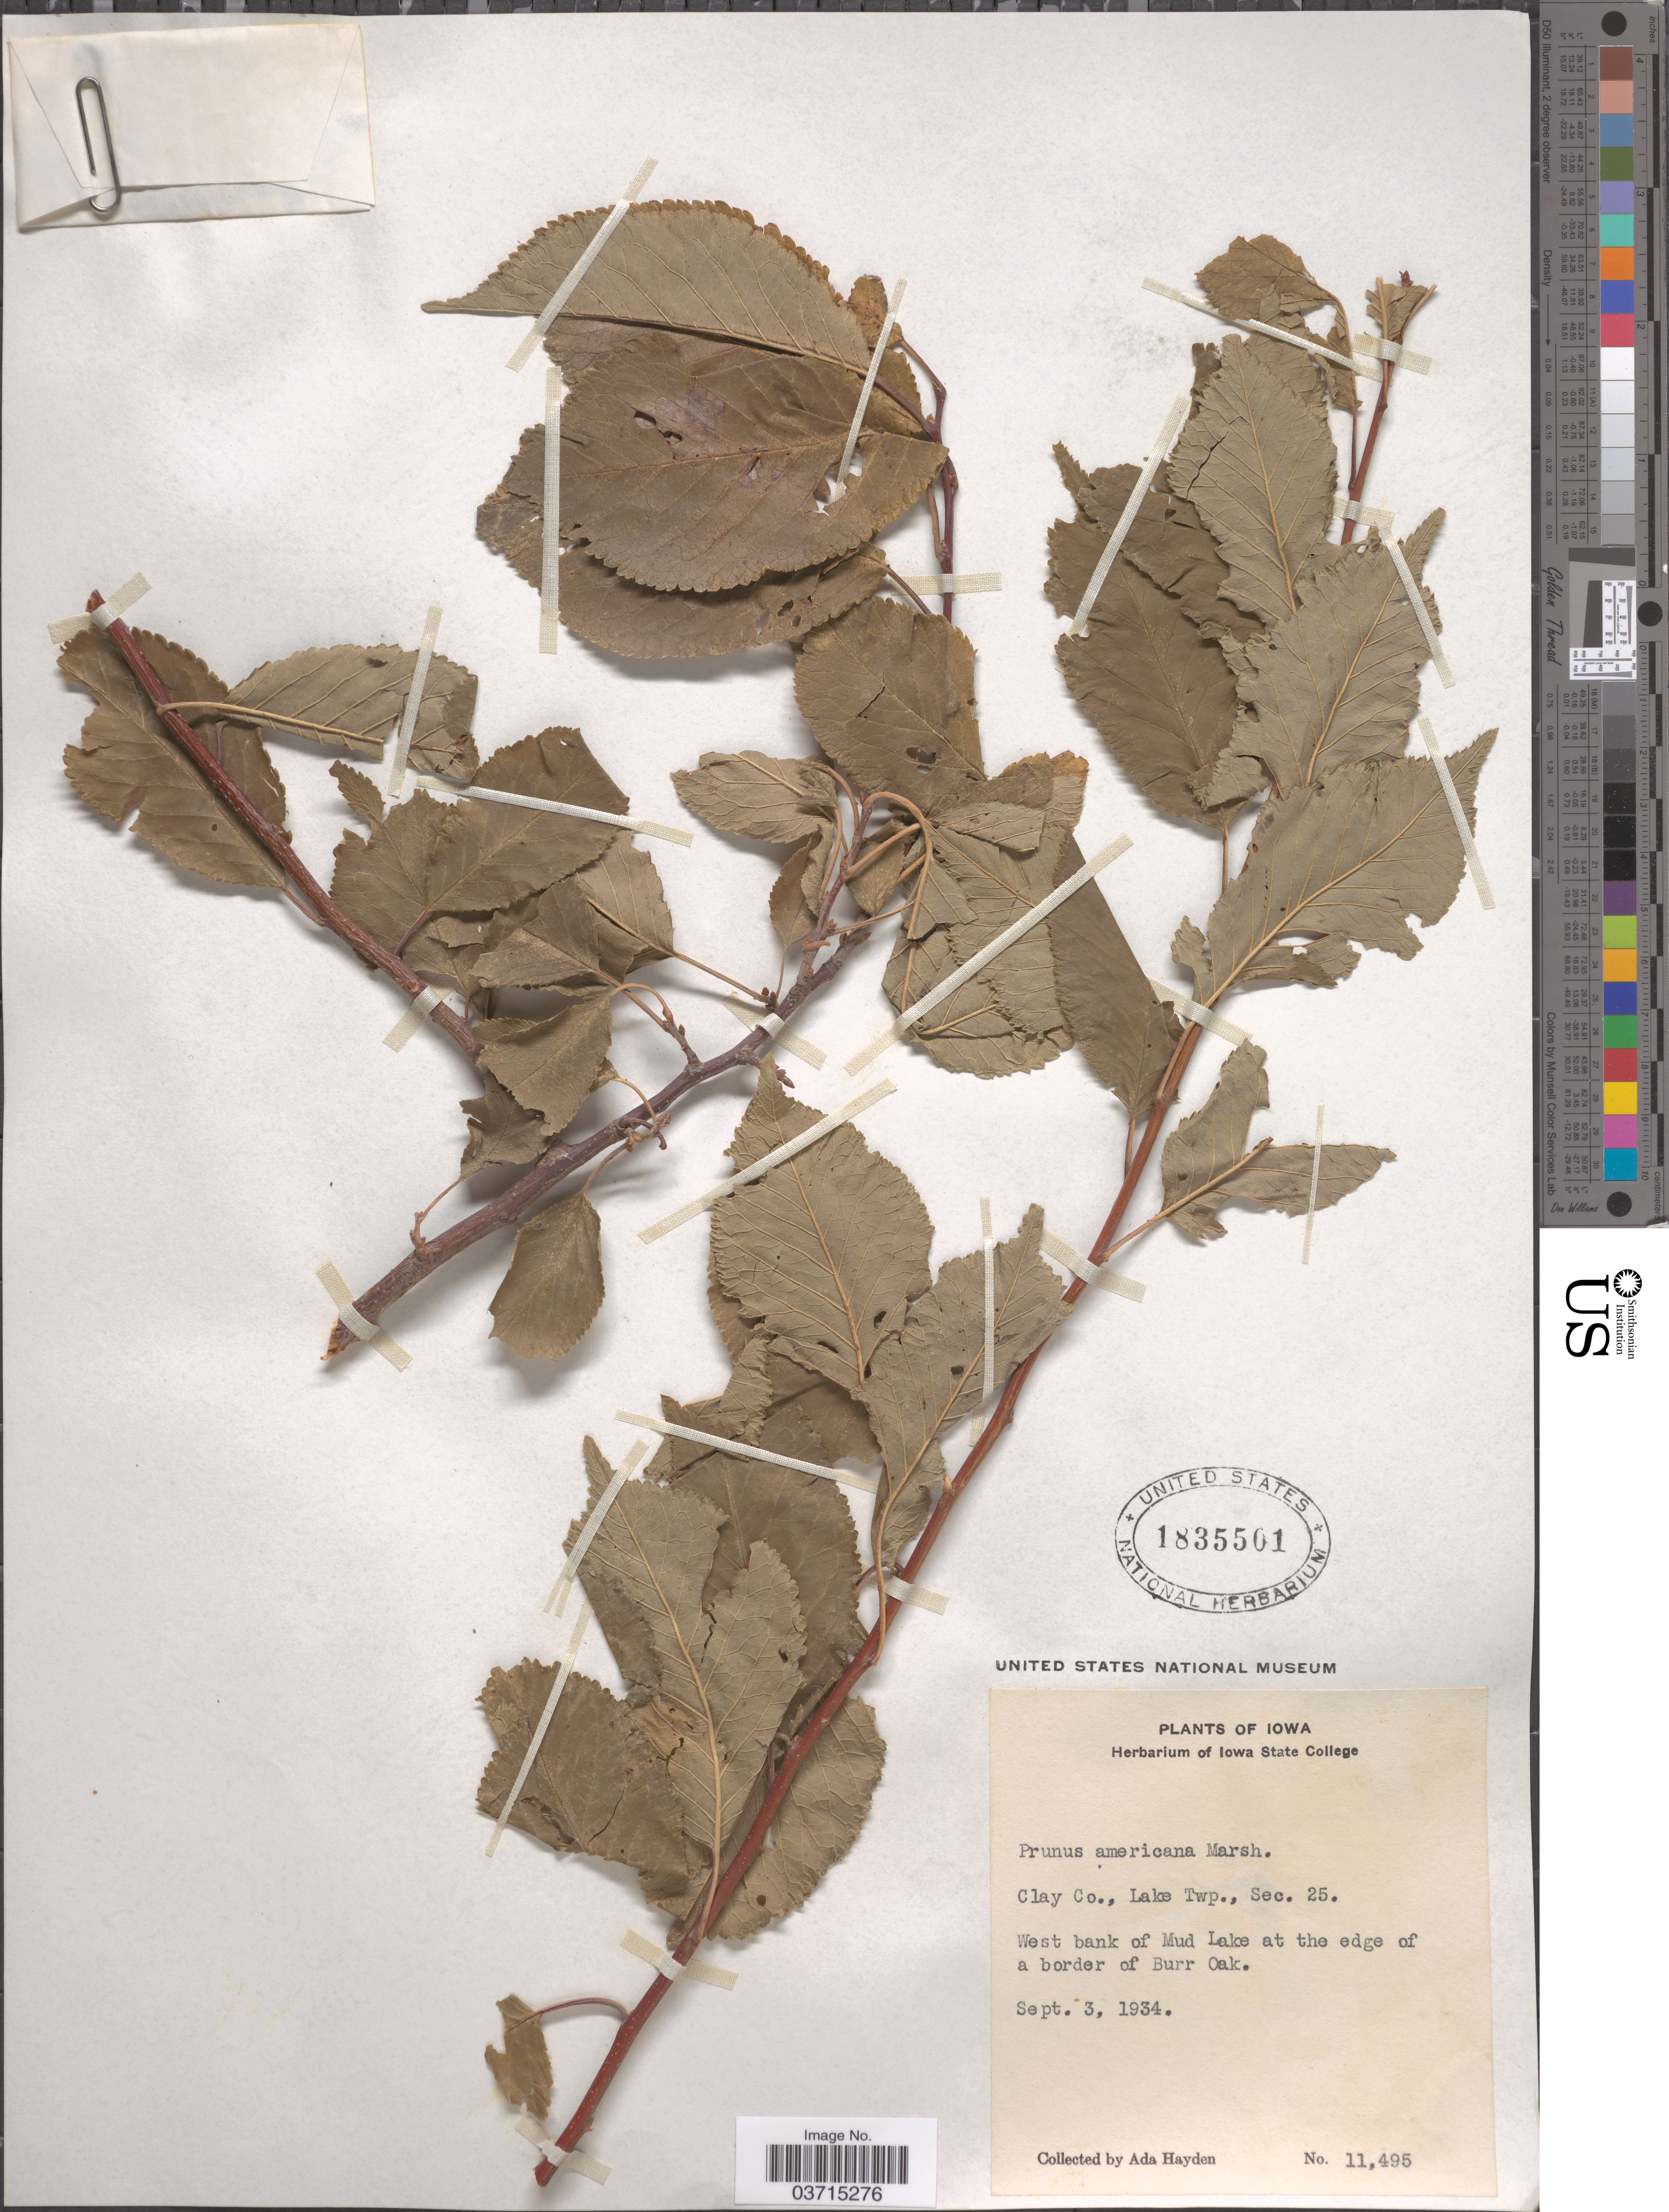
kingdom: Plantae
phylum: Tracheophyta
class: Magnoliopsida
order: Rosales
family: Rosaceae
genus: Prunus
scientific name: Prunus americana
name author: Marshall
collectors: Ada Hayden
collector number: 11495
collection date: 1934-09-03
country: United States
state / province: Iowa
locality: Clay Co., Lake Twp., Sec. 25. West bank of Mud Lake at the edge of a border of Burr Oak.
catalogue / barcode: US 1835501